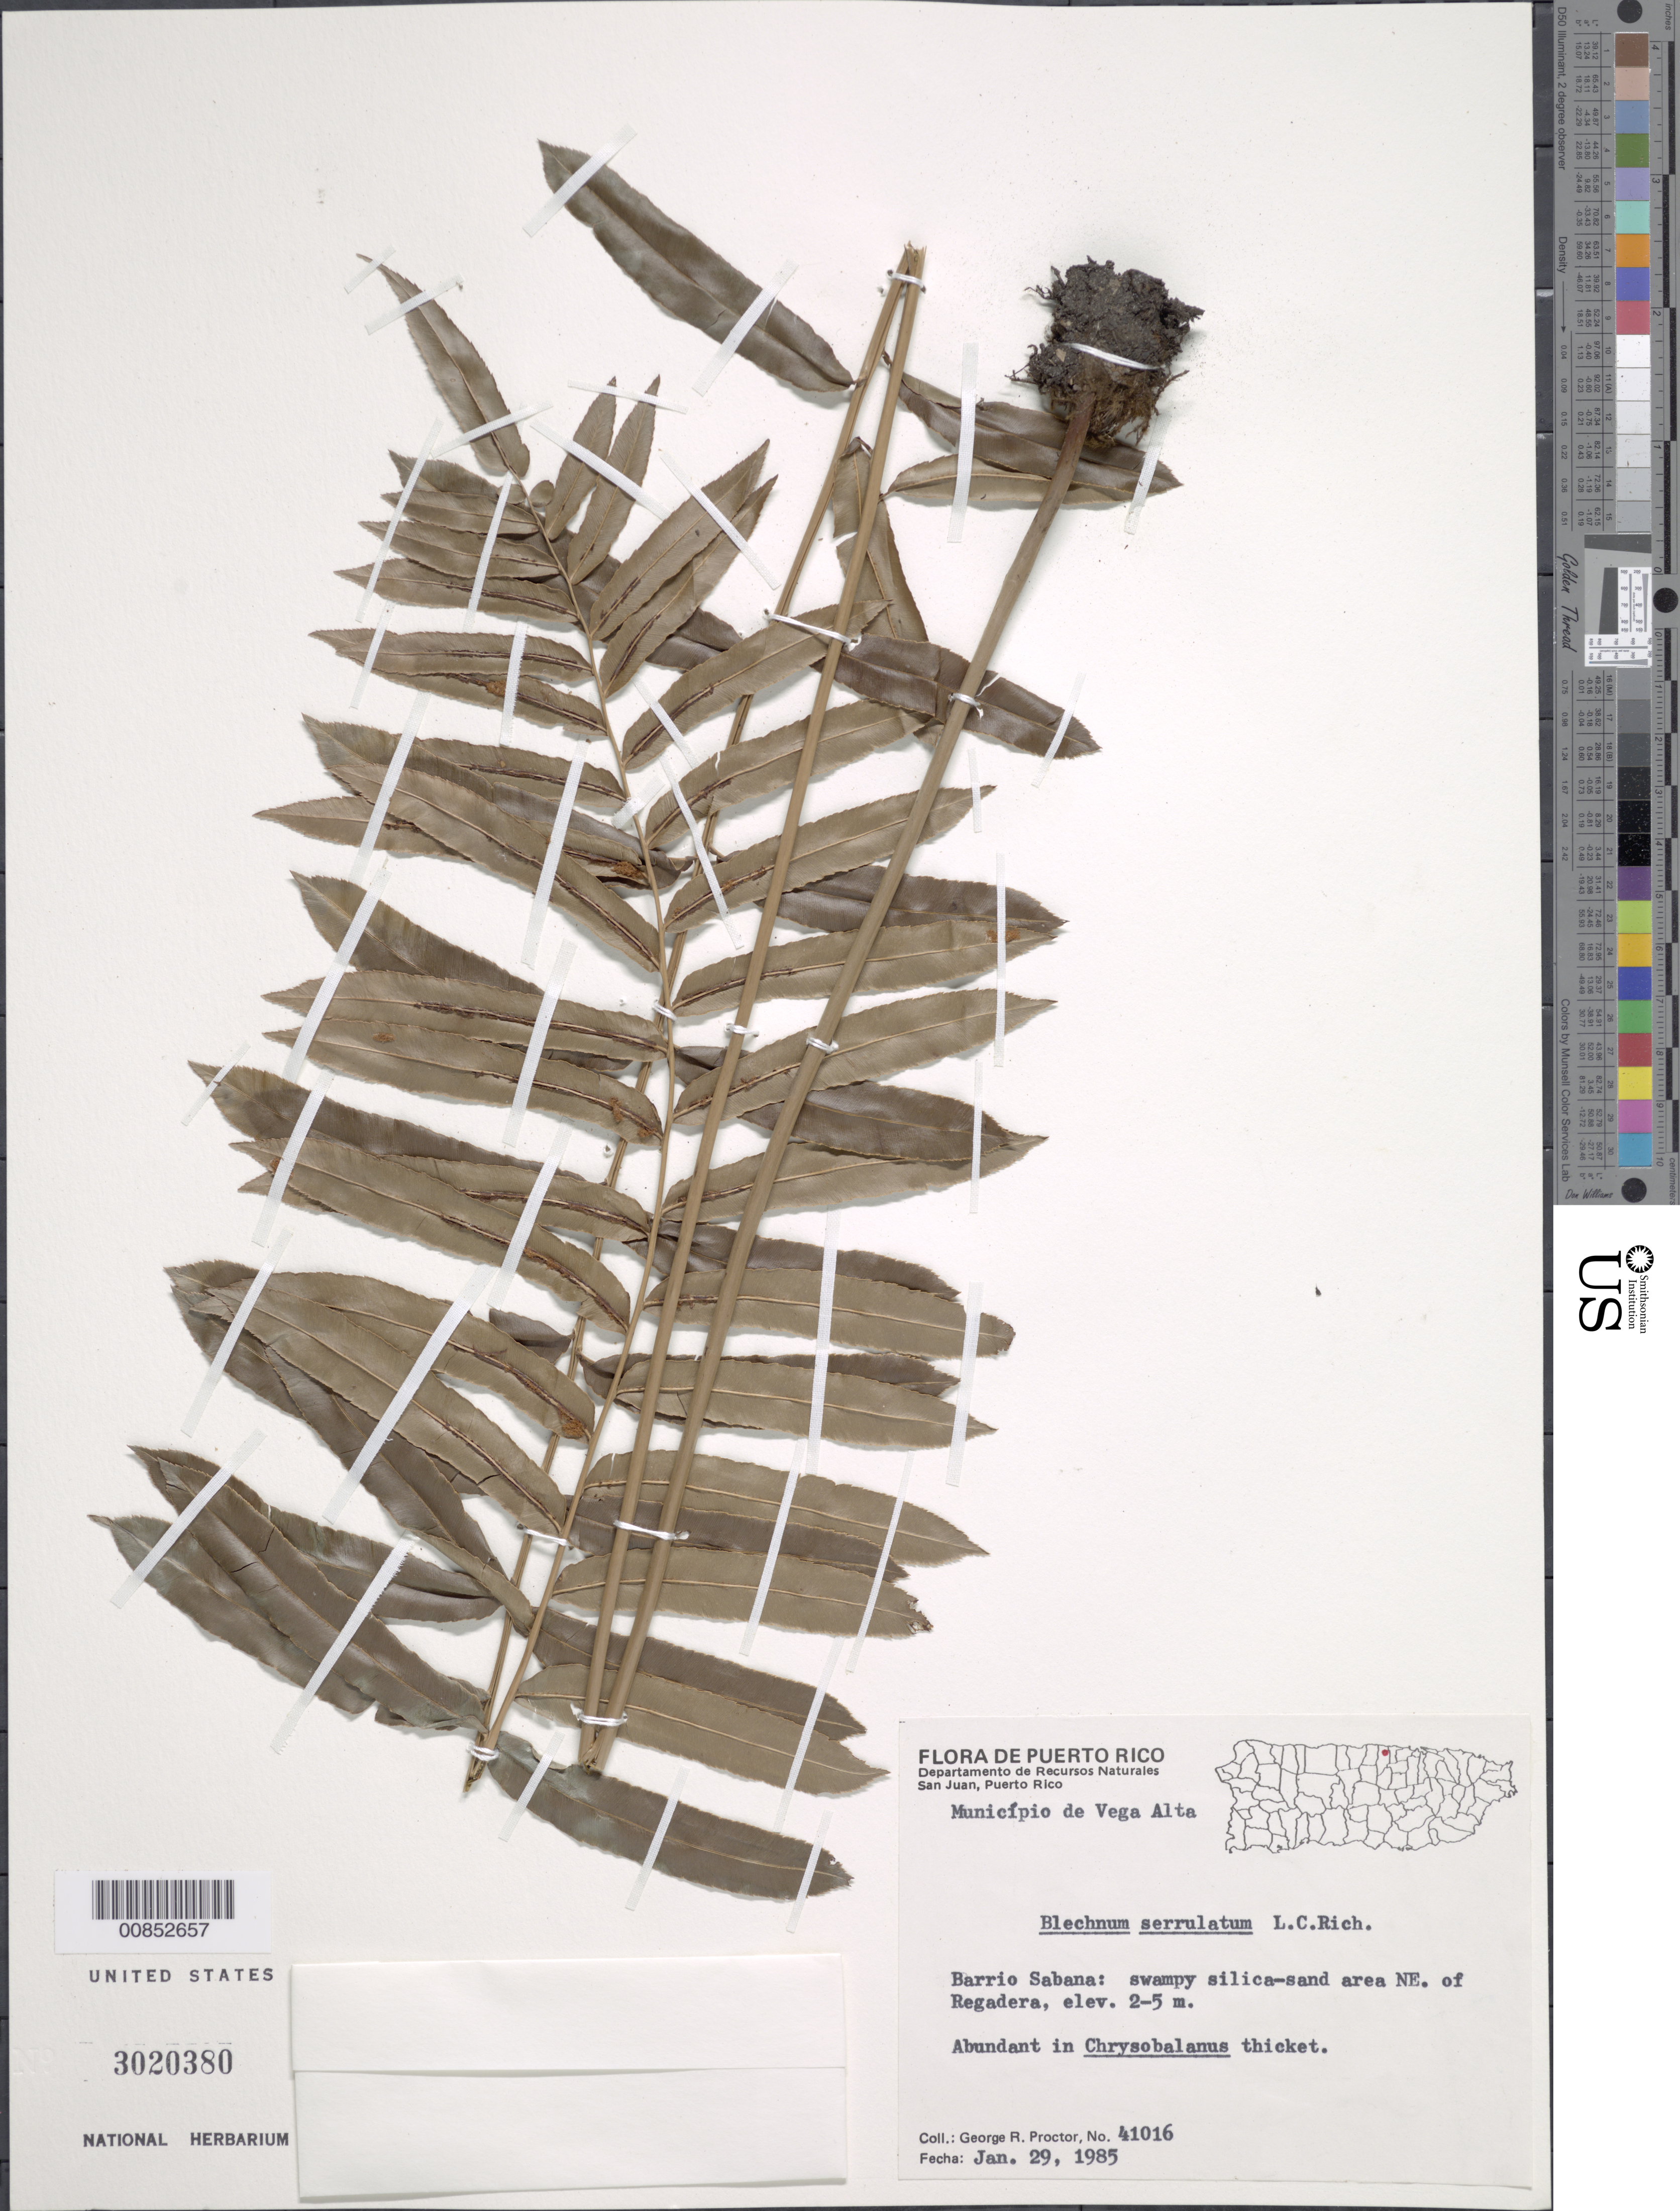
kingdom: Plantae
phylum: Tracheophyta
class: Polypodiopsida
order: Polypodiales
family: Blechnaceae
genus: Telmatoblechnum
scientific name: Telmatoblechnum serrulatum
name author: (Rich.) Perrie et al.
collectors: G. R. Proctor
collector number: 41016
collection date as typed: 29 Jan 1985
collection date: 1985-01-29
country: Puerto Rico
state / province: Vega Alta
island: Puerto Rico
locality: Mun. Vega Alta, Barrio Sabana, NE of Regadera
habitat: Swampy silica-sand area, in Chrysobalanus thicket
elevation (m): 2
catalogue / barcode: US 3020380